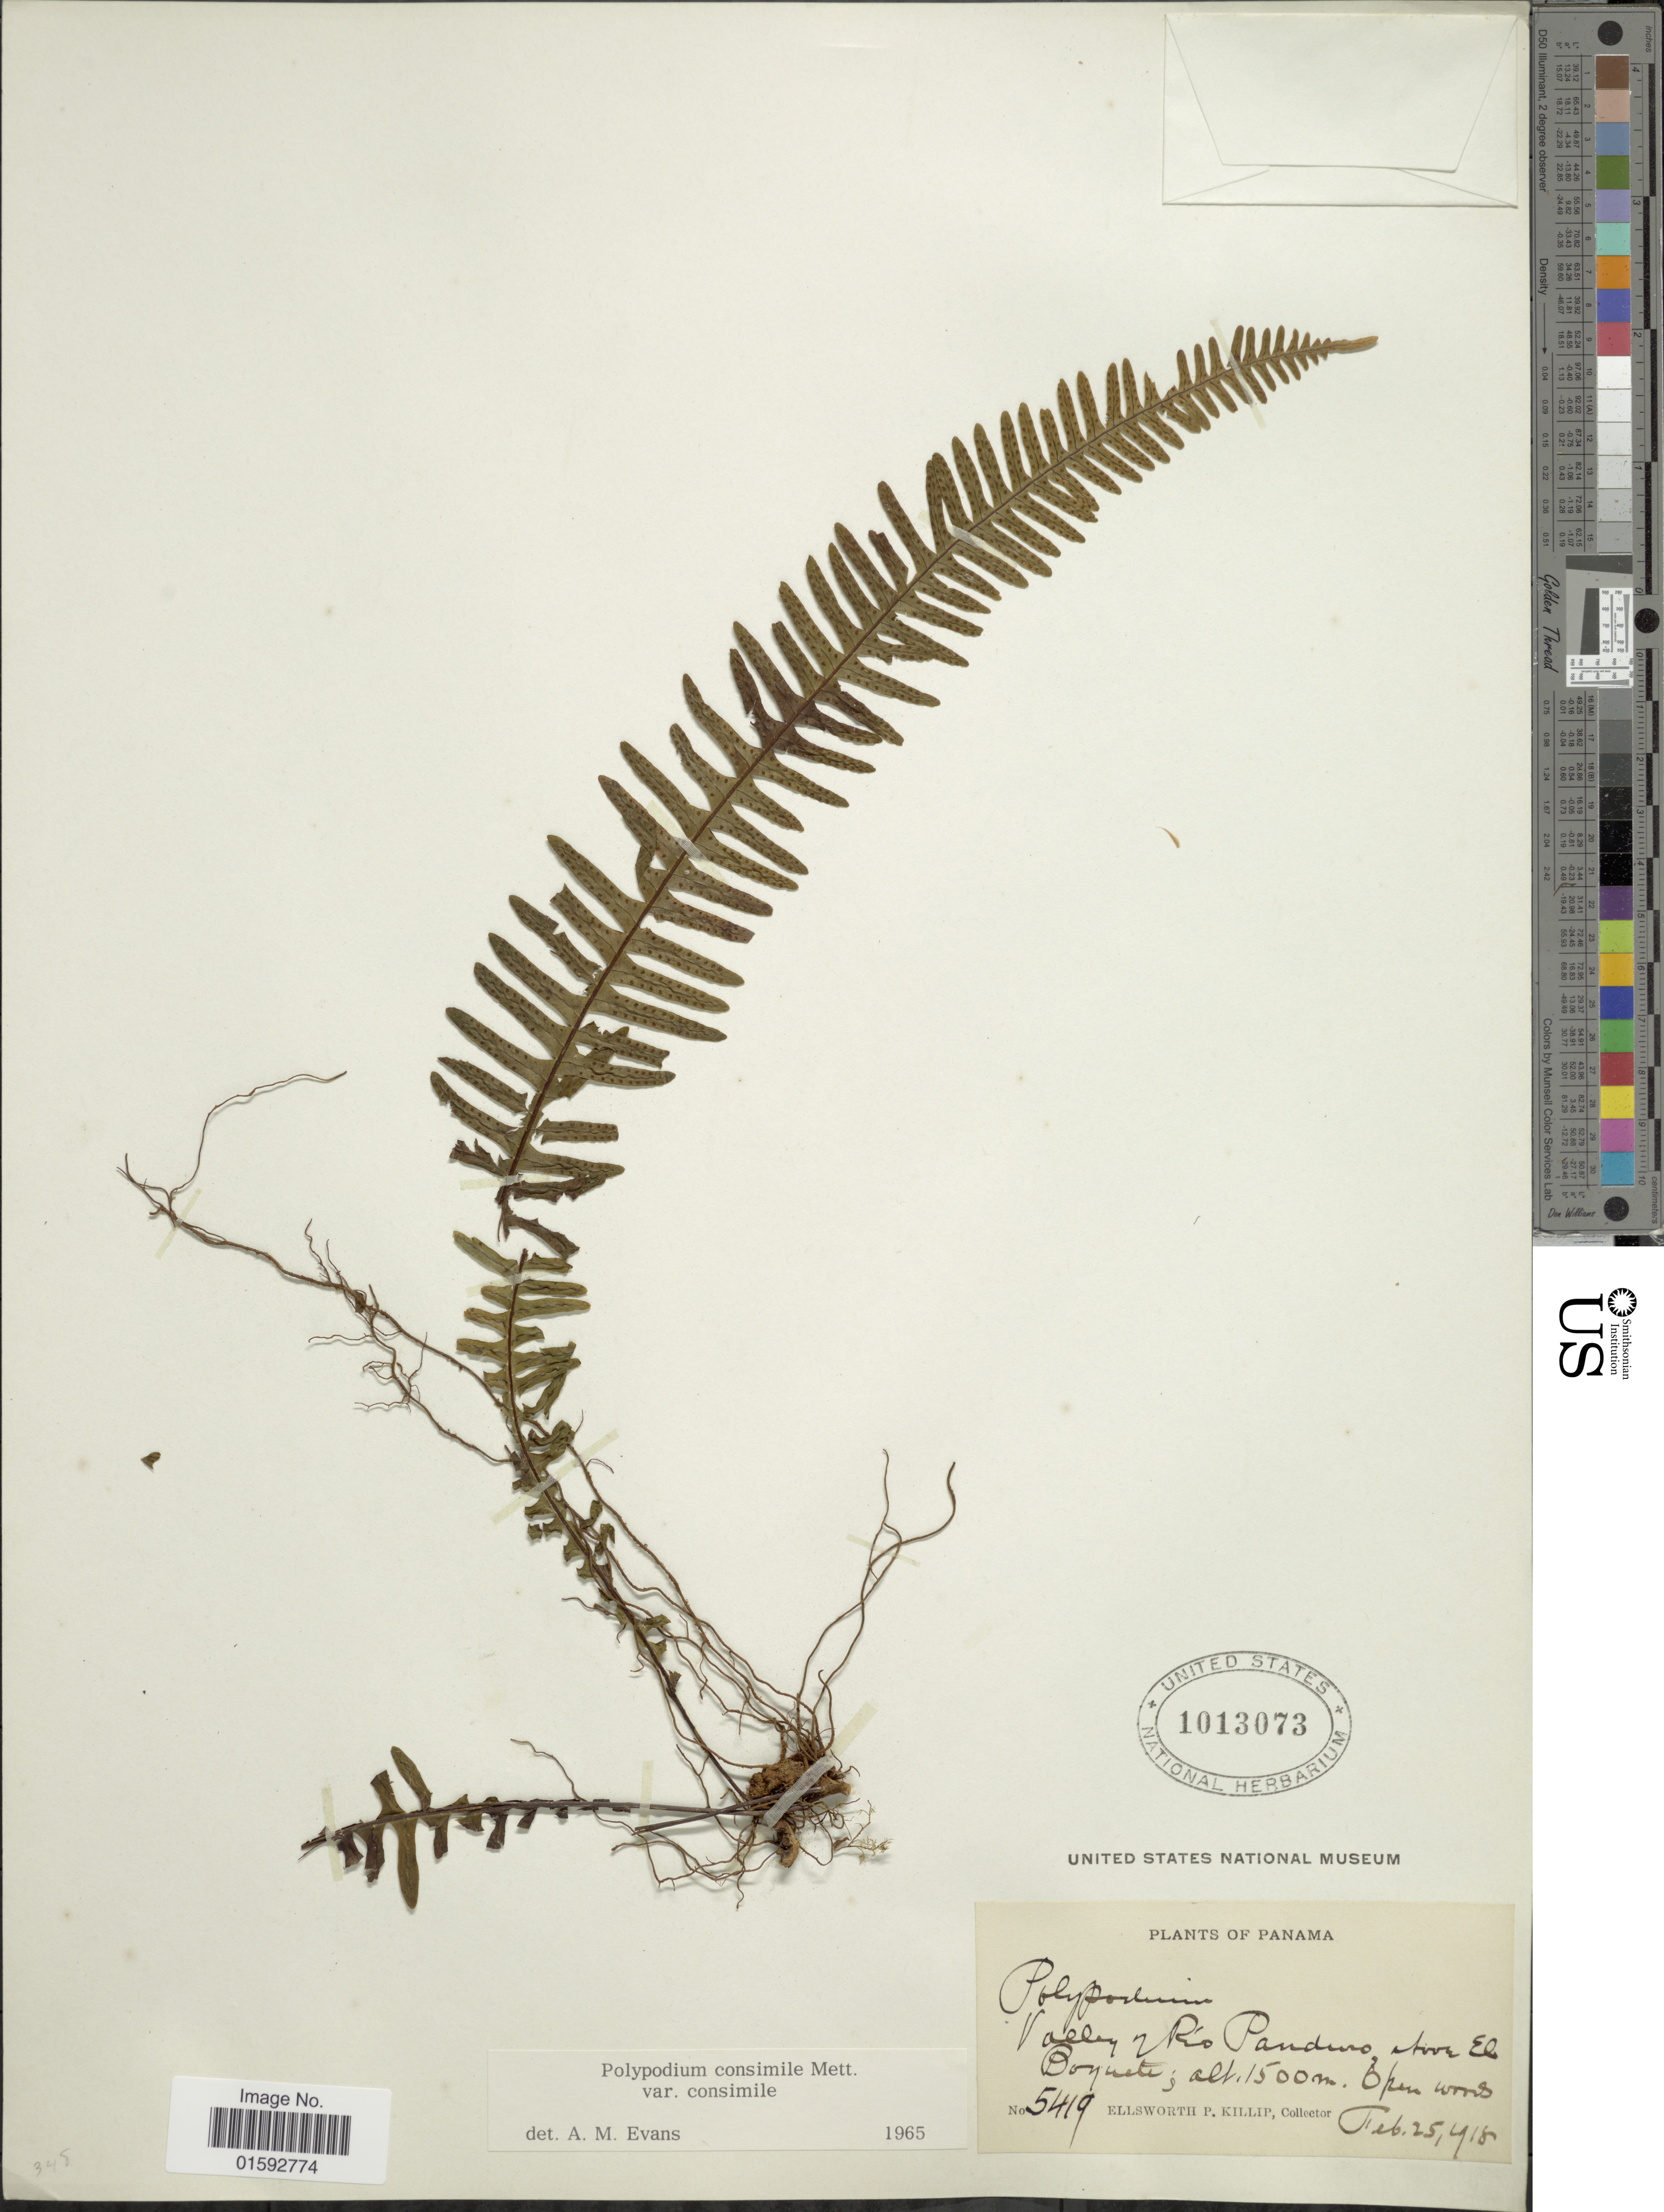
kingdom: Plantae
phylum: Tracheophyta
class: Polypodiopsida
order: Polypodiales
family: Polypodiaceae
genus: Pecluma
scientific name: Pecluma consimilis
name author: (Mett.) M.G. Price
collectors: E. P. Killip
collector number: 5419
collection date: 1918-02-25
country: Panama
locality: Valley of Río Panduro, above El Boquete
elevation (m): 1500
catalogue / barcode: US 1013073